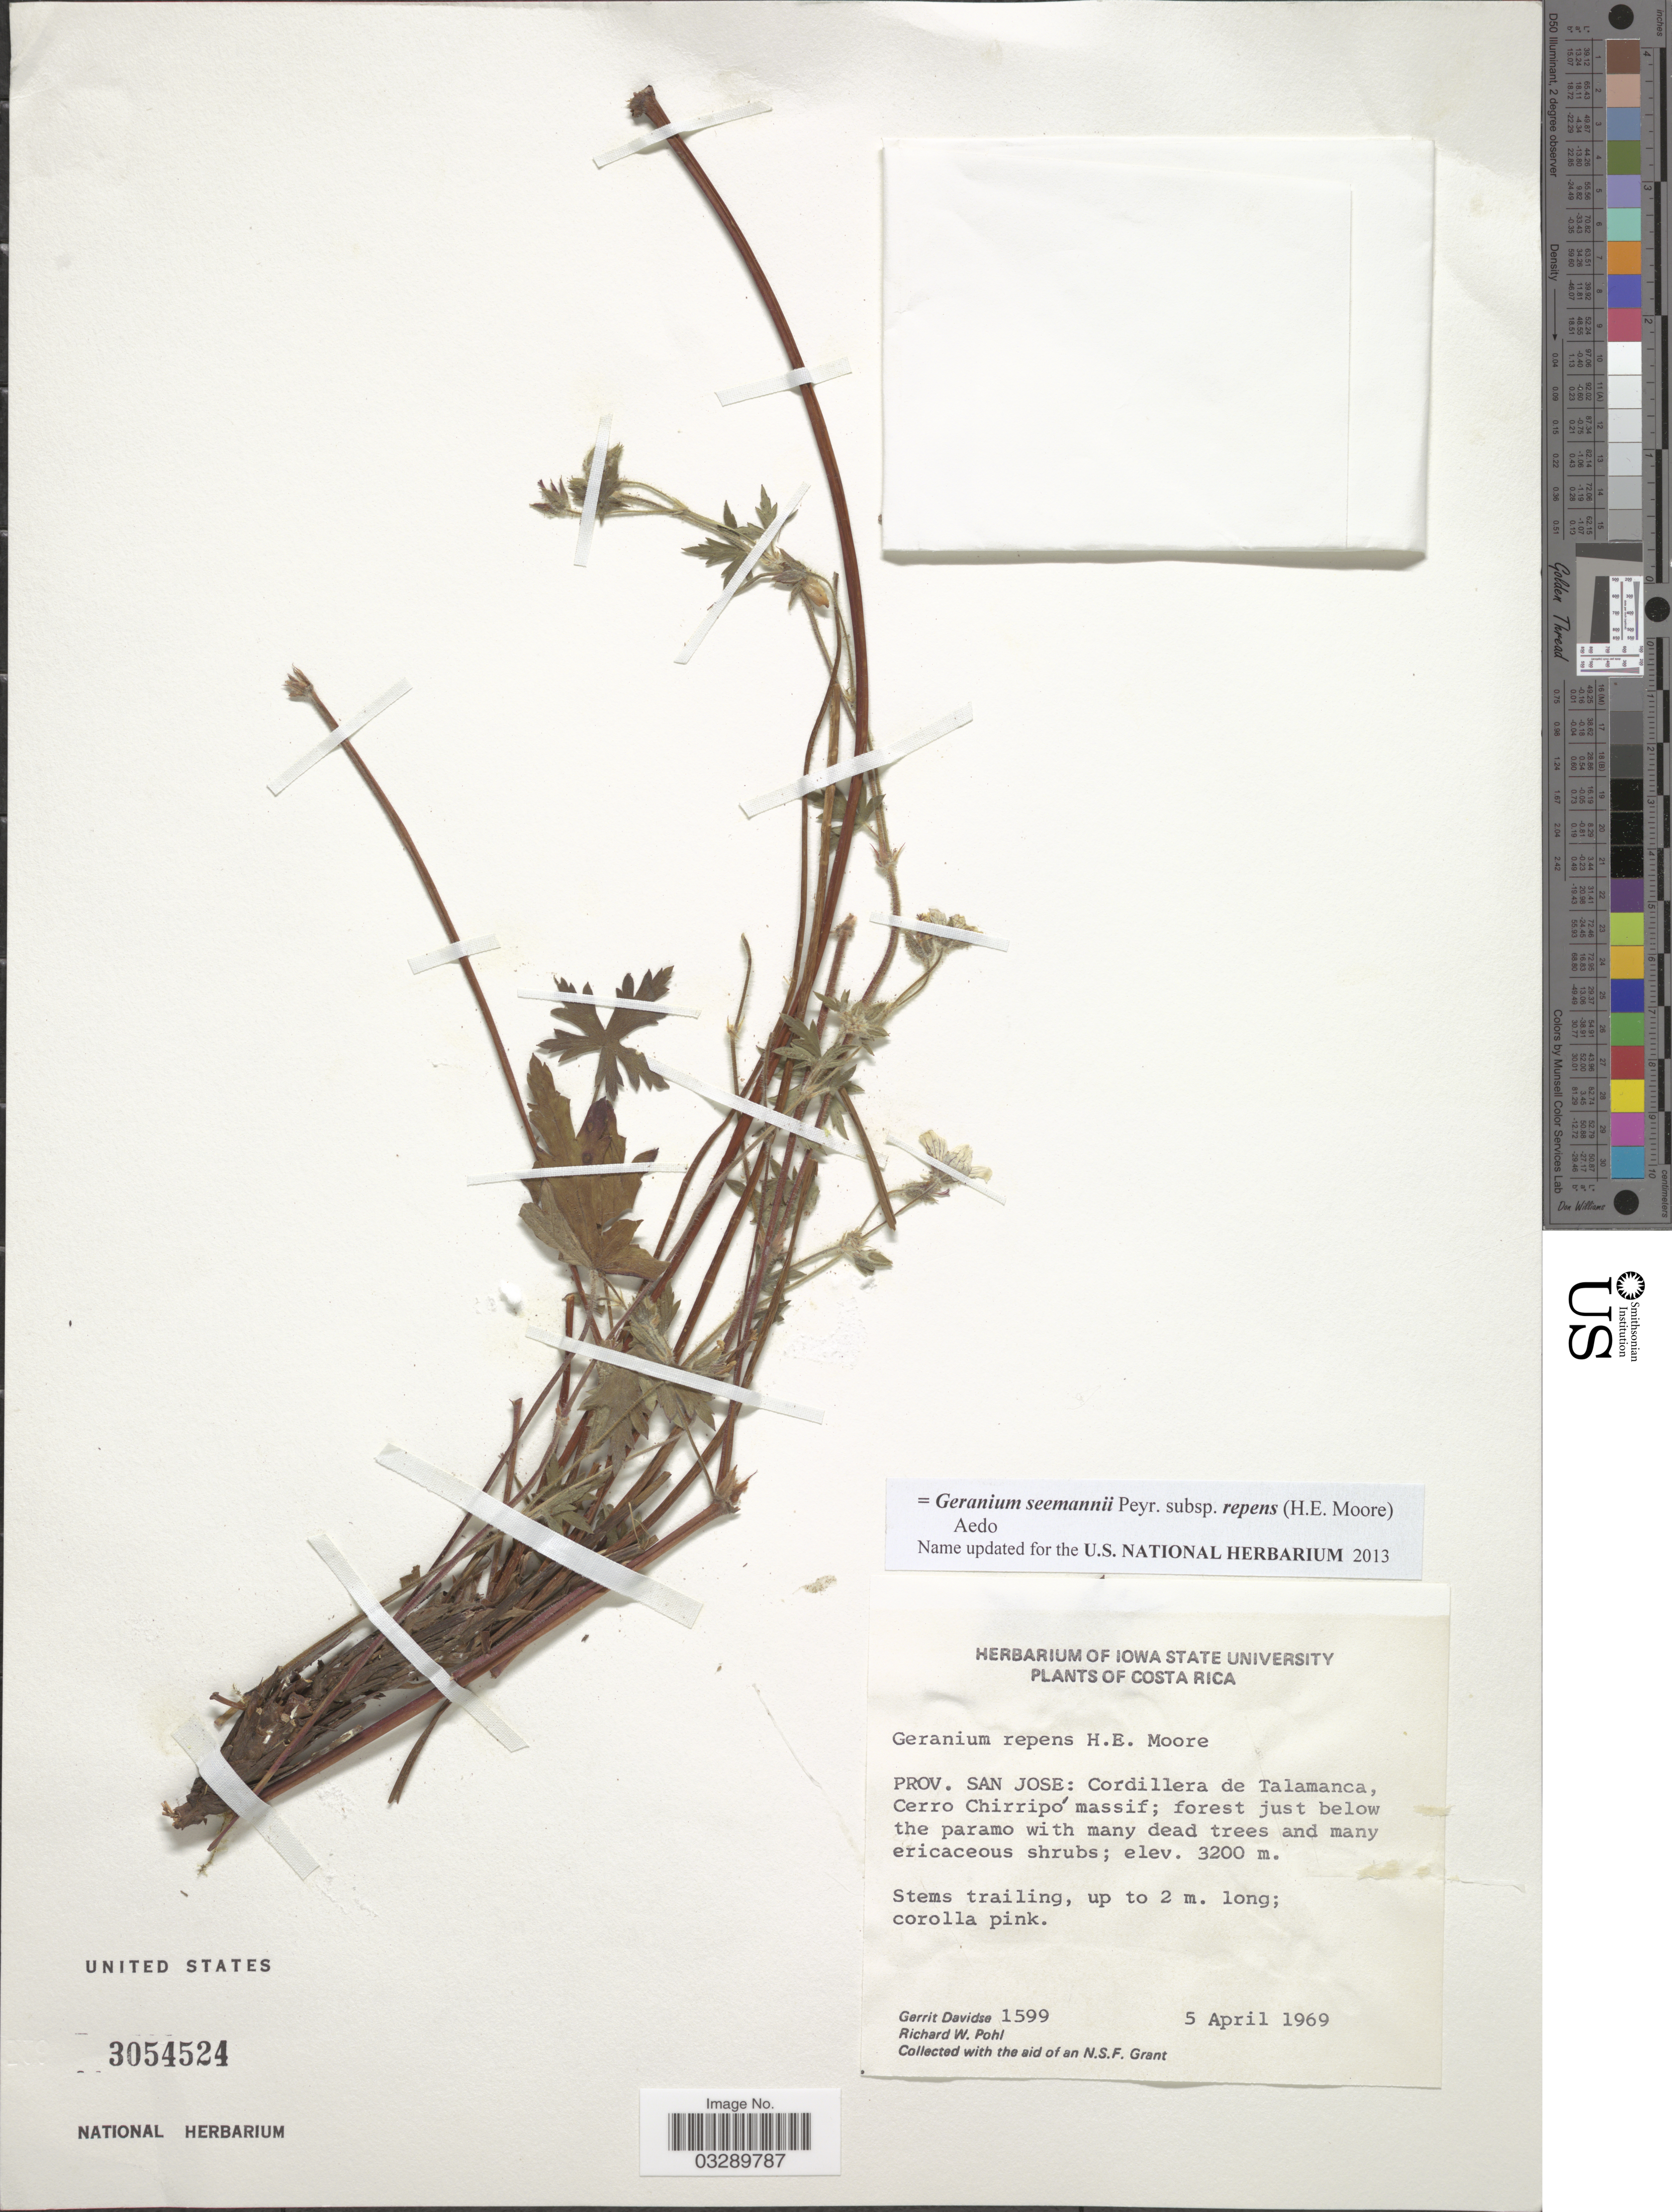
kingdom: Plantae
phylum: Tracheophyta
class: Magnoliopsida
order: Geraniales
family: Geraniaceae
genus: Geranium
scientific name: Geranium seemannii subsp. repens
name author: (H.E. Moore) Aedo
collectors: G. Davidse & R. W. Pohl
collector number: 1599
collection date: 1969-04-05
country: Costa Rica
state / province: San José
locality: Cordillera de Talamanca, Cerro Chirripó massif.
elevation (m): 3200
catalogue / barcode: US 3054524